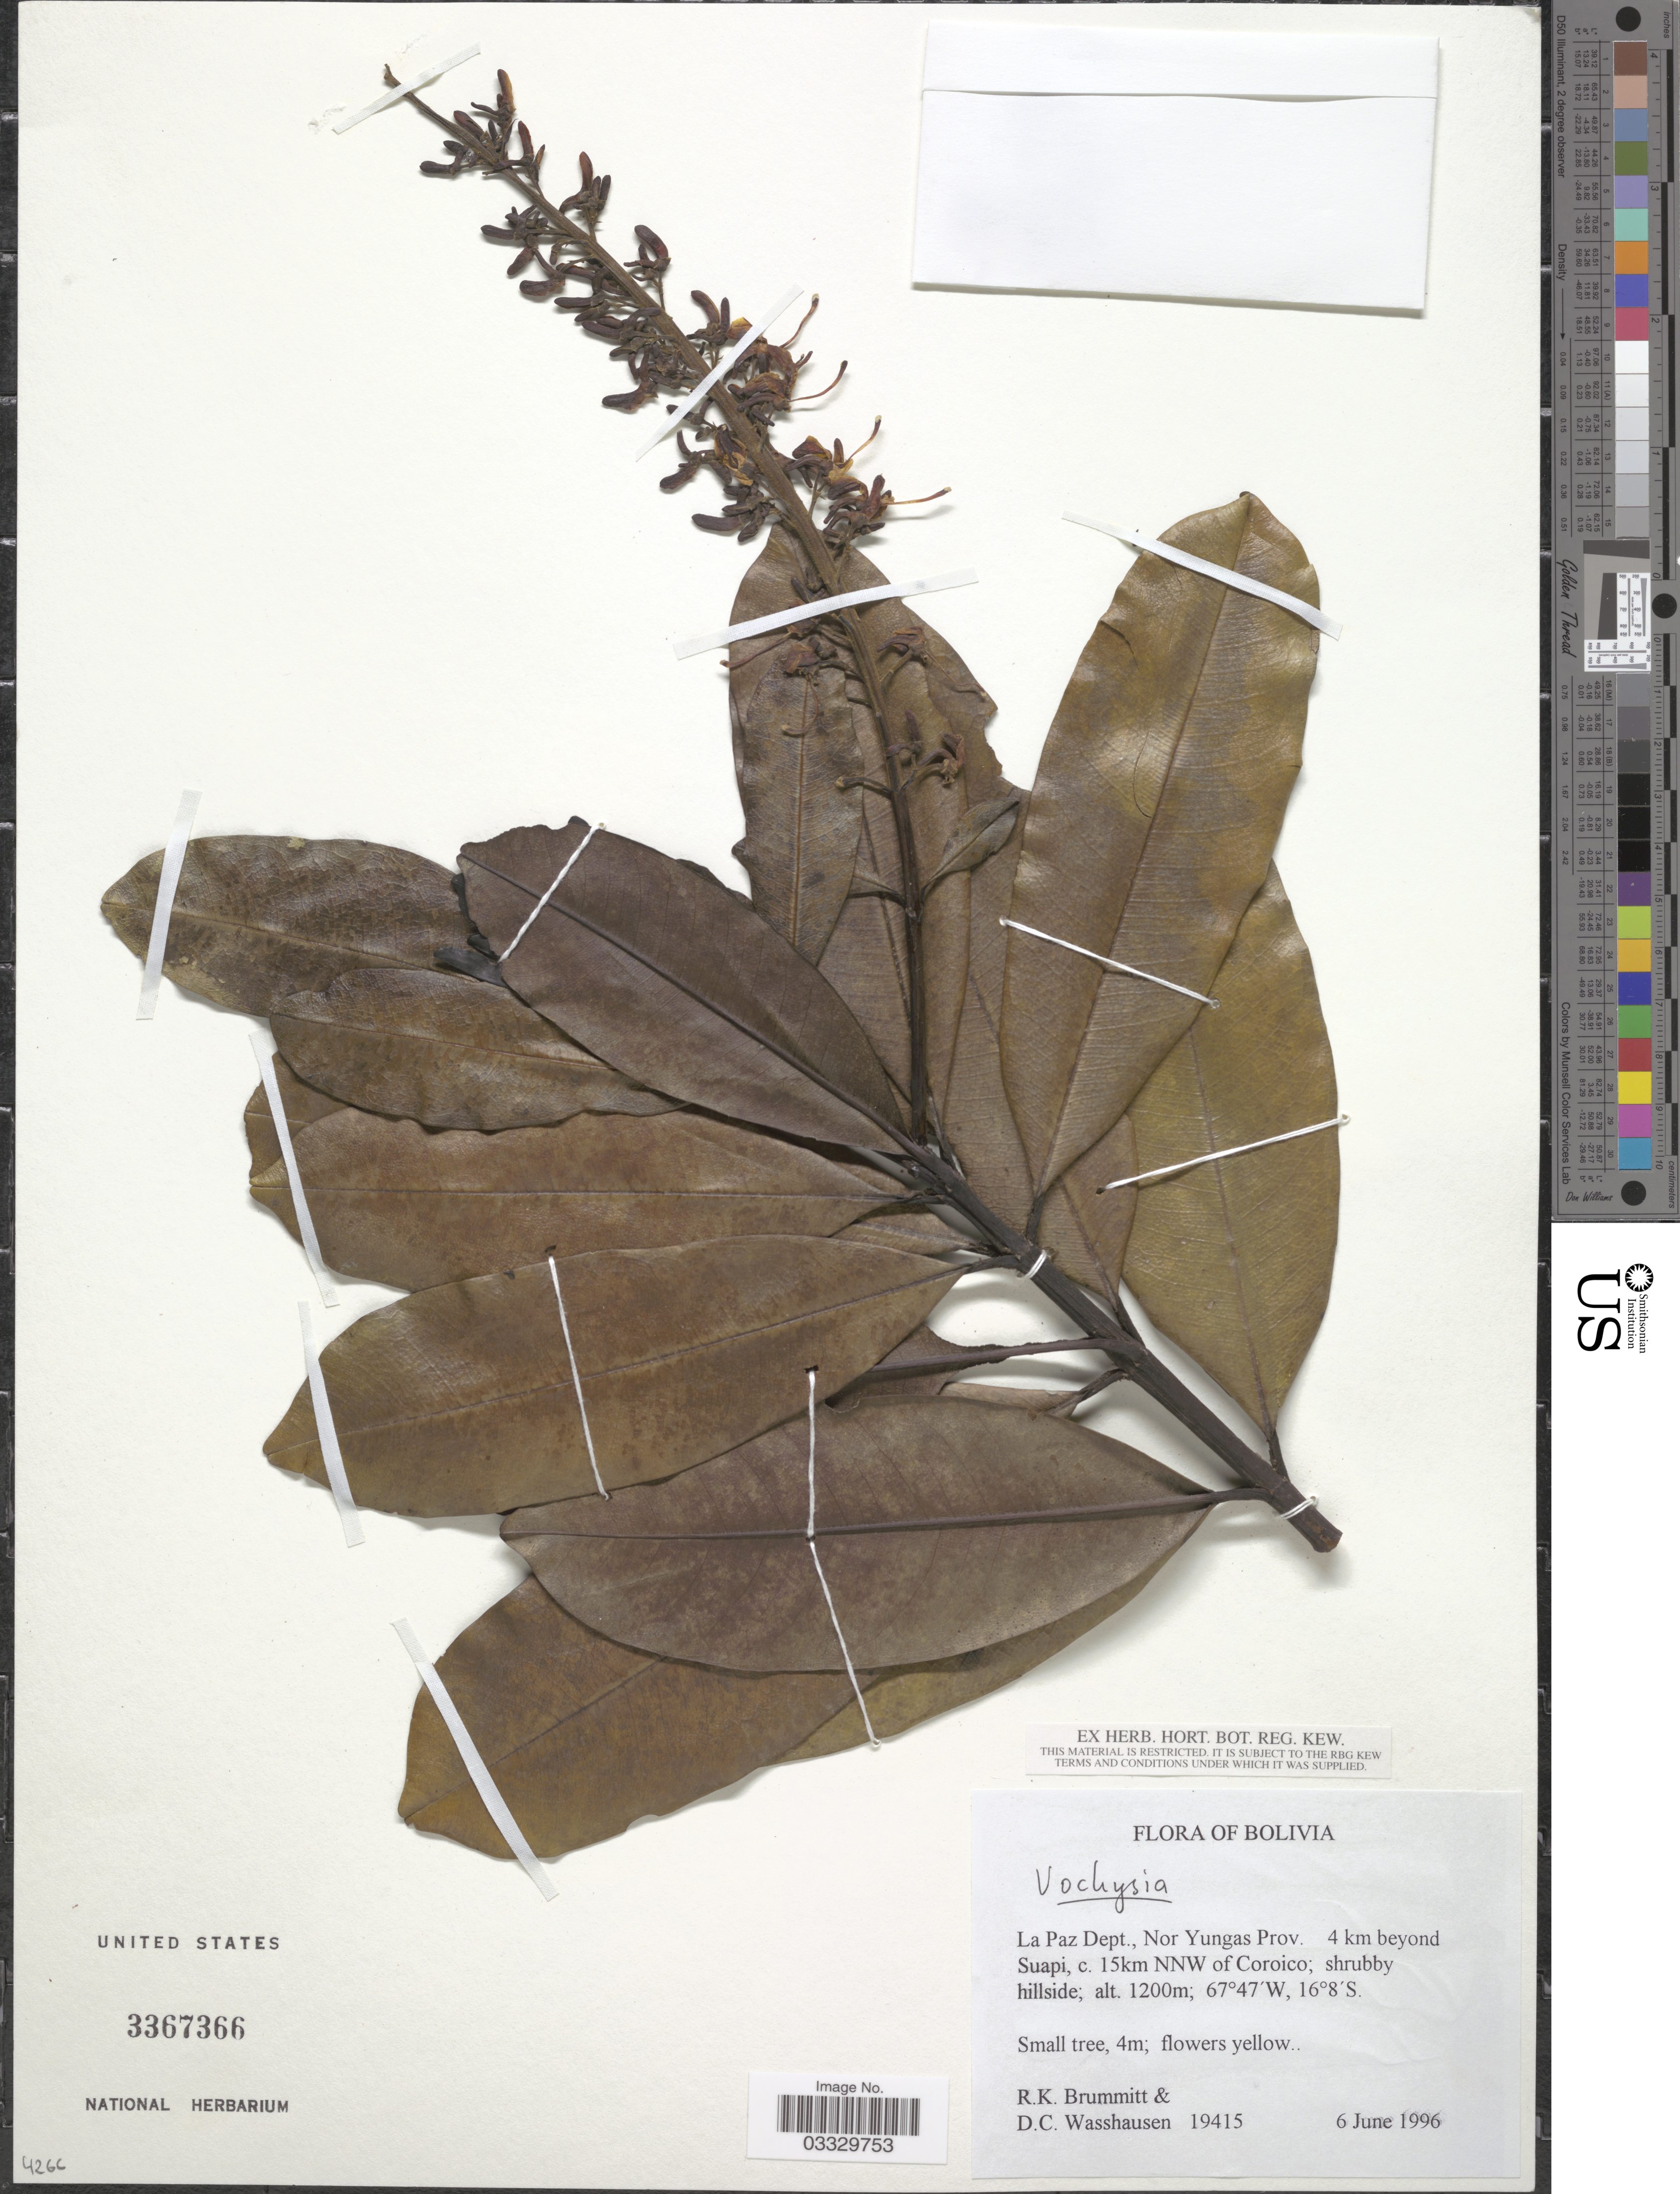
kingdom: Plantae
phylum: Tracheophyta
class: Magnoliopsida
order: Myrtales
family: Vochysiaceae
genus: Vochysia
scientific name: Vochysia sp.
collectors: R. K. Brummitt & D. C. Wasshausen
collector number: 19415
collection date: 1996-06-06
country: Bolivia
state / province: La Paz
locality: La Paz., Dept. Nor Yungas Prov. 4 km beyond Suapi, c. 15km NNW of Coroico.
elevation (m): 1200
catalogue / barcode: US 3367366